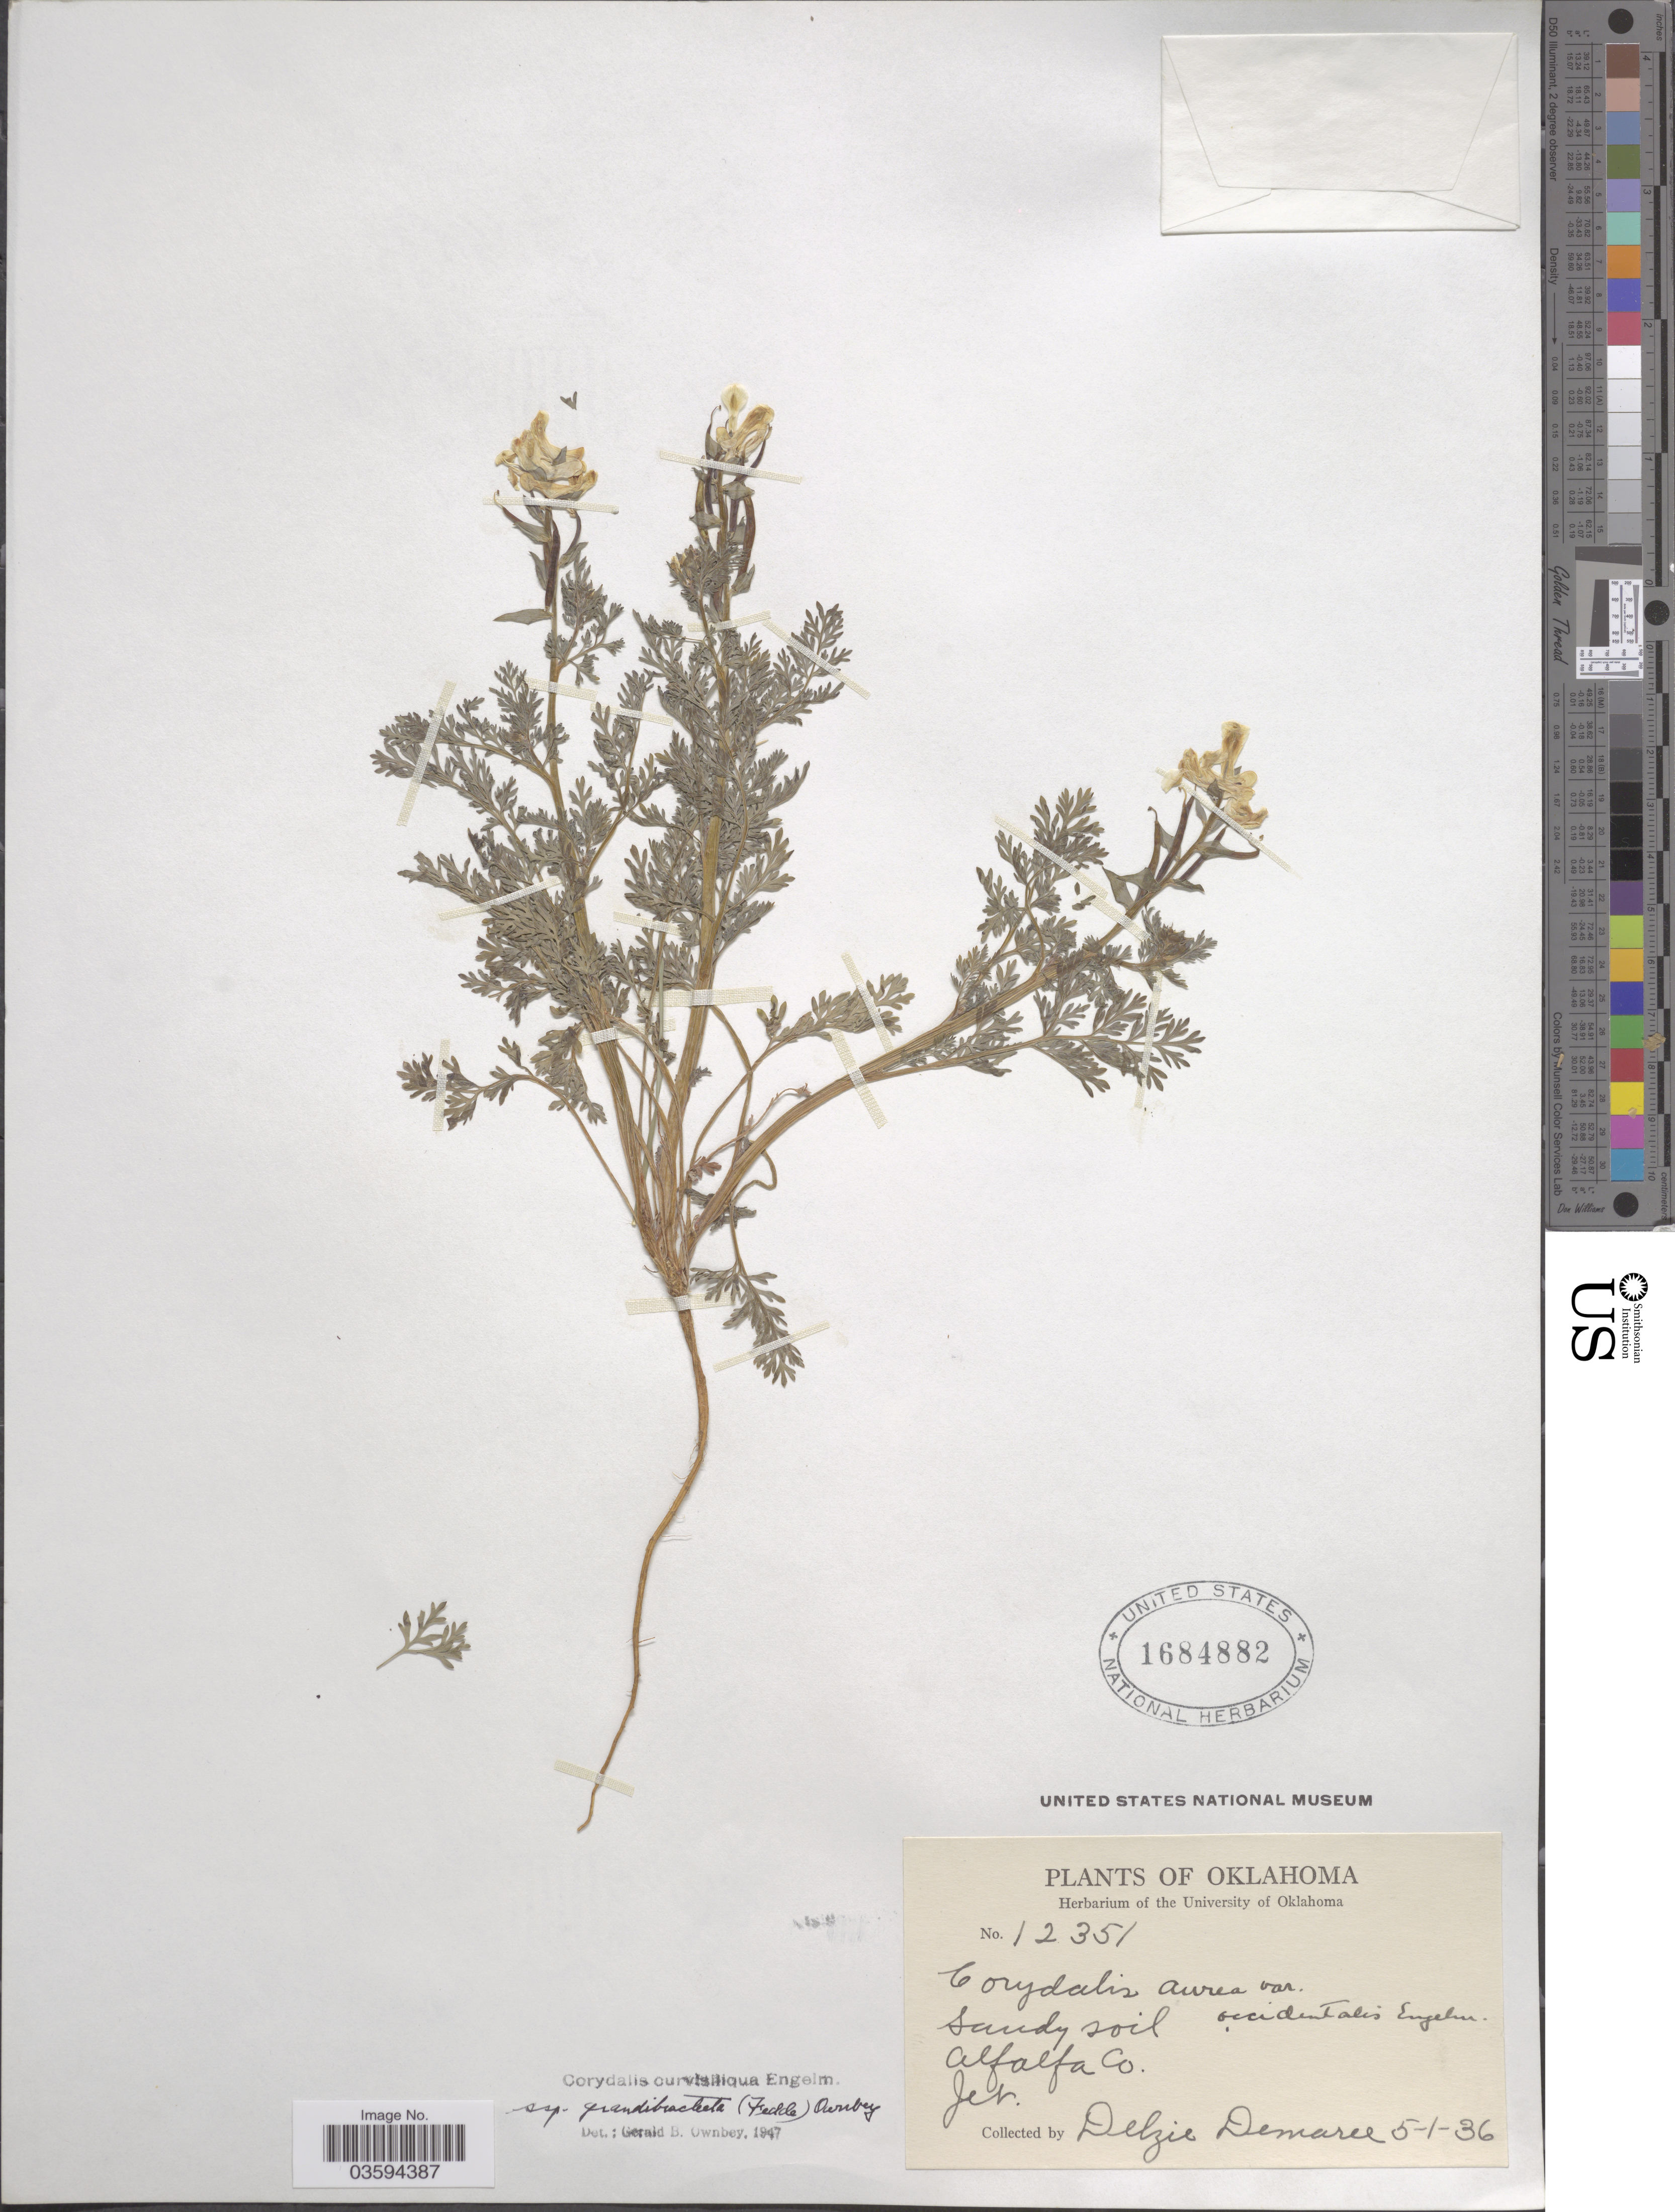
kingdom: Plantae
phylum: Tracheophyta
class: Magnoliopsida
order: Ranunculales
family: Papaveraceae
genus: Corydalis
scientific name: Corydalis curvisiliqua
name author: (A. Gray) Engelm. ex A. Gray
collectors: D. Demaree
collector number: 12351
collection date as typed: Transcribed d/m/y: 1/5/36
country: United States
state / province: Oklahoma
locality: Alfalfa Co. Jct.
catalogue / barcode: US 1684882